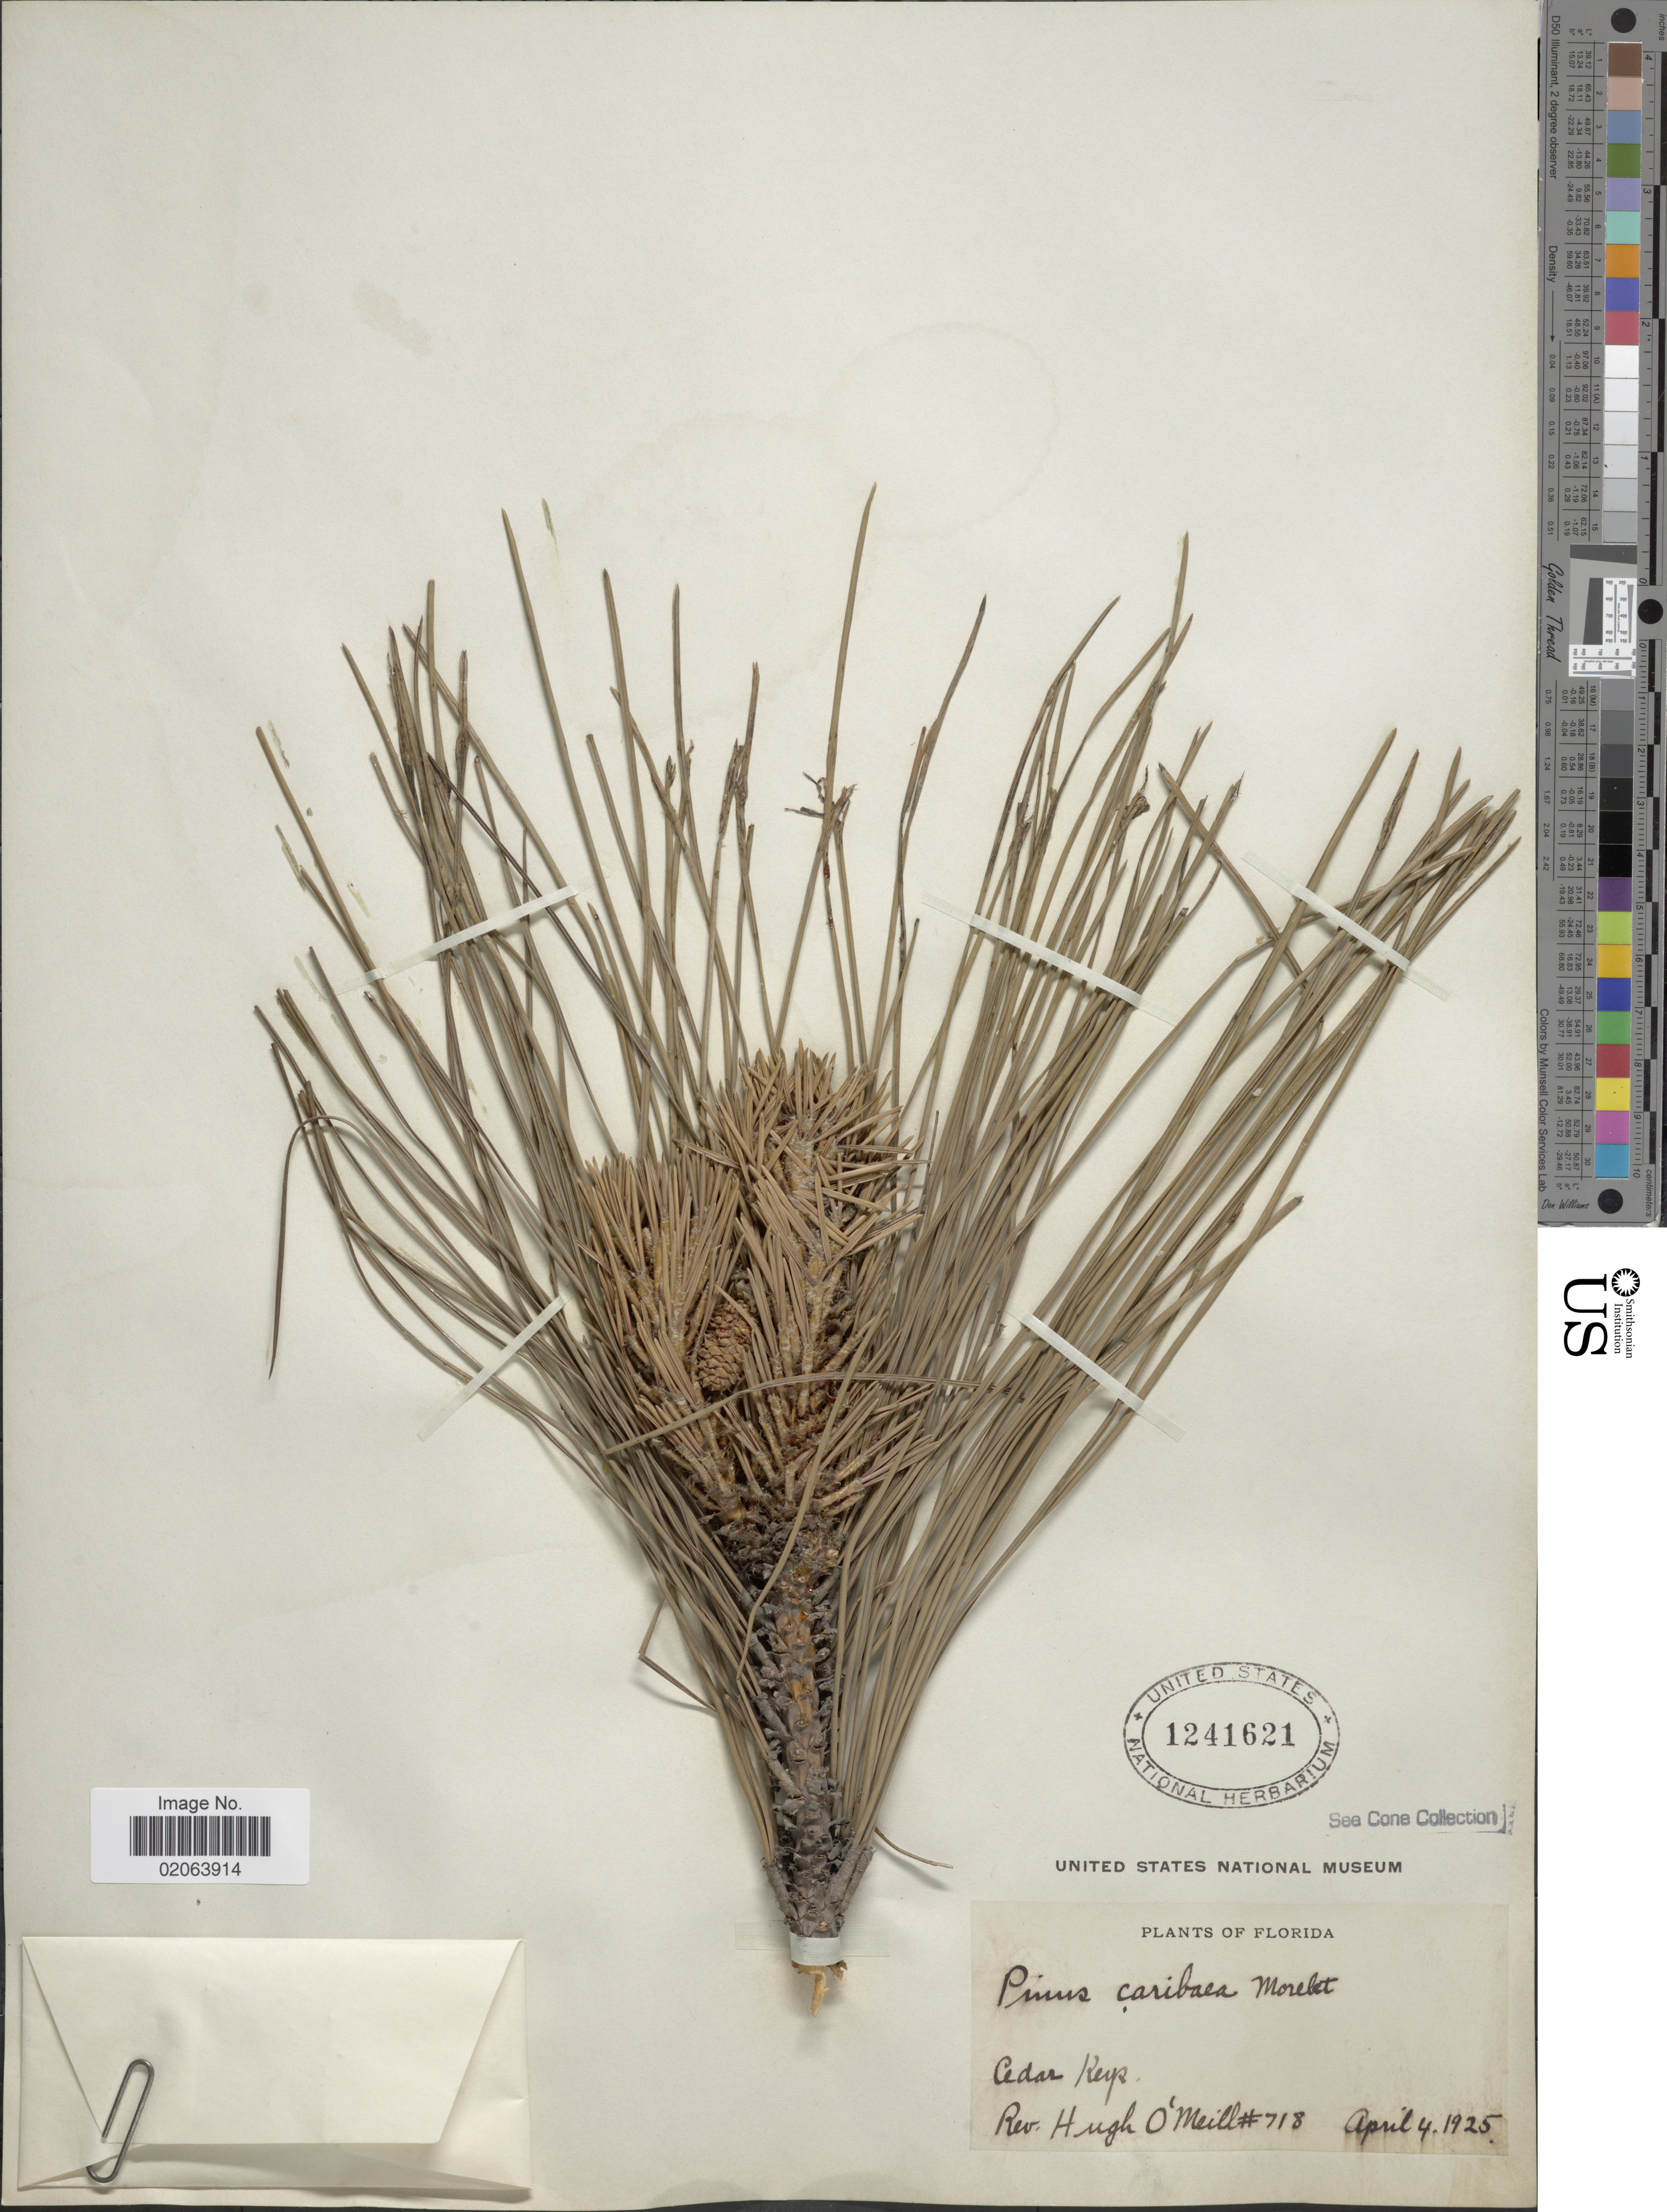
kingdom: Plantae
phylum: Tracheophyta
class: Pinopsida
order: Pinales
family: Pinaceae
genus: Pinus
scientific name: Pinus elliottii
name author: Engelm.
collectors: H. O'Neill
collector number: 718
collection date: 1925-04-04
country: United States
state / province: Florida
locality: Cedar Keys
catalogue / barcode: US 1241621